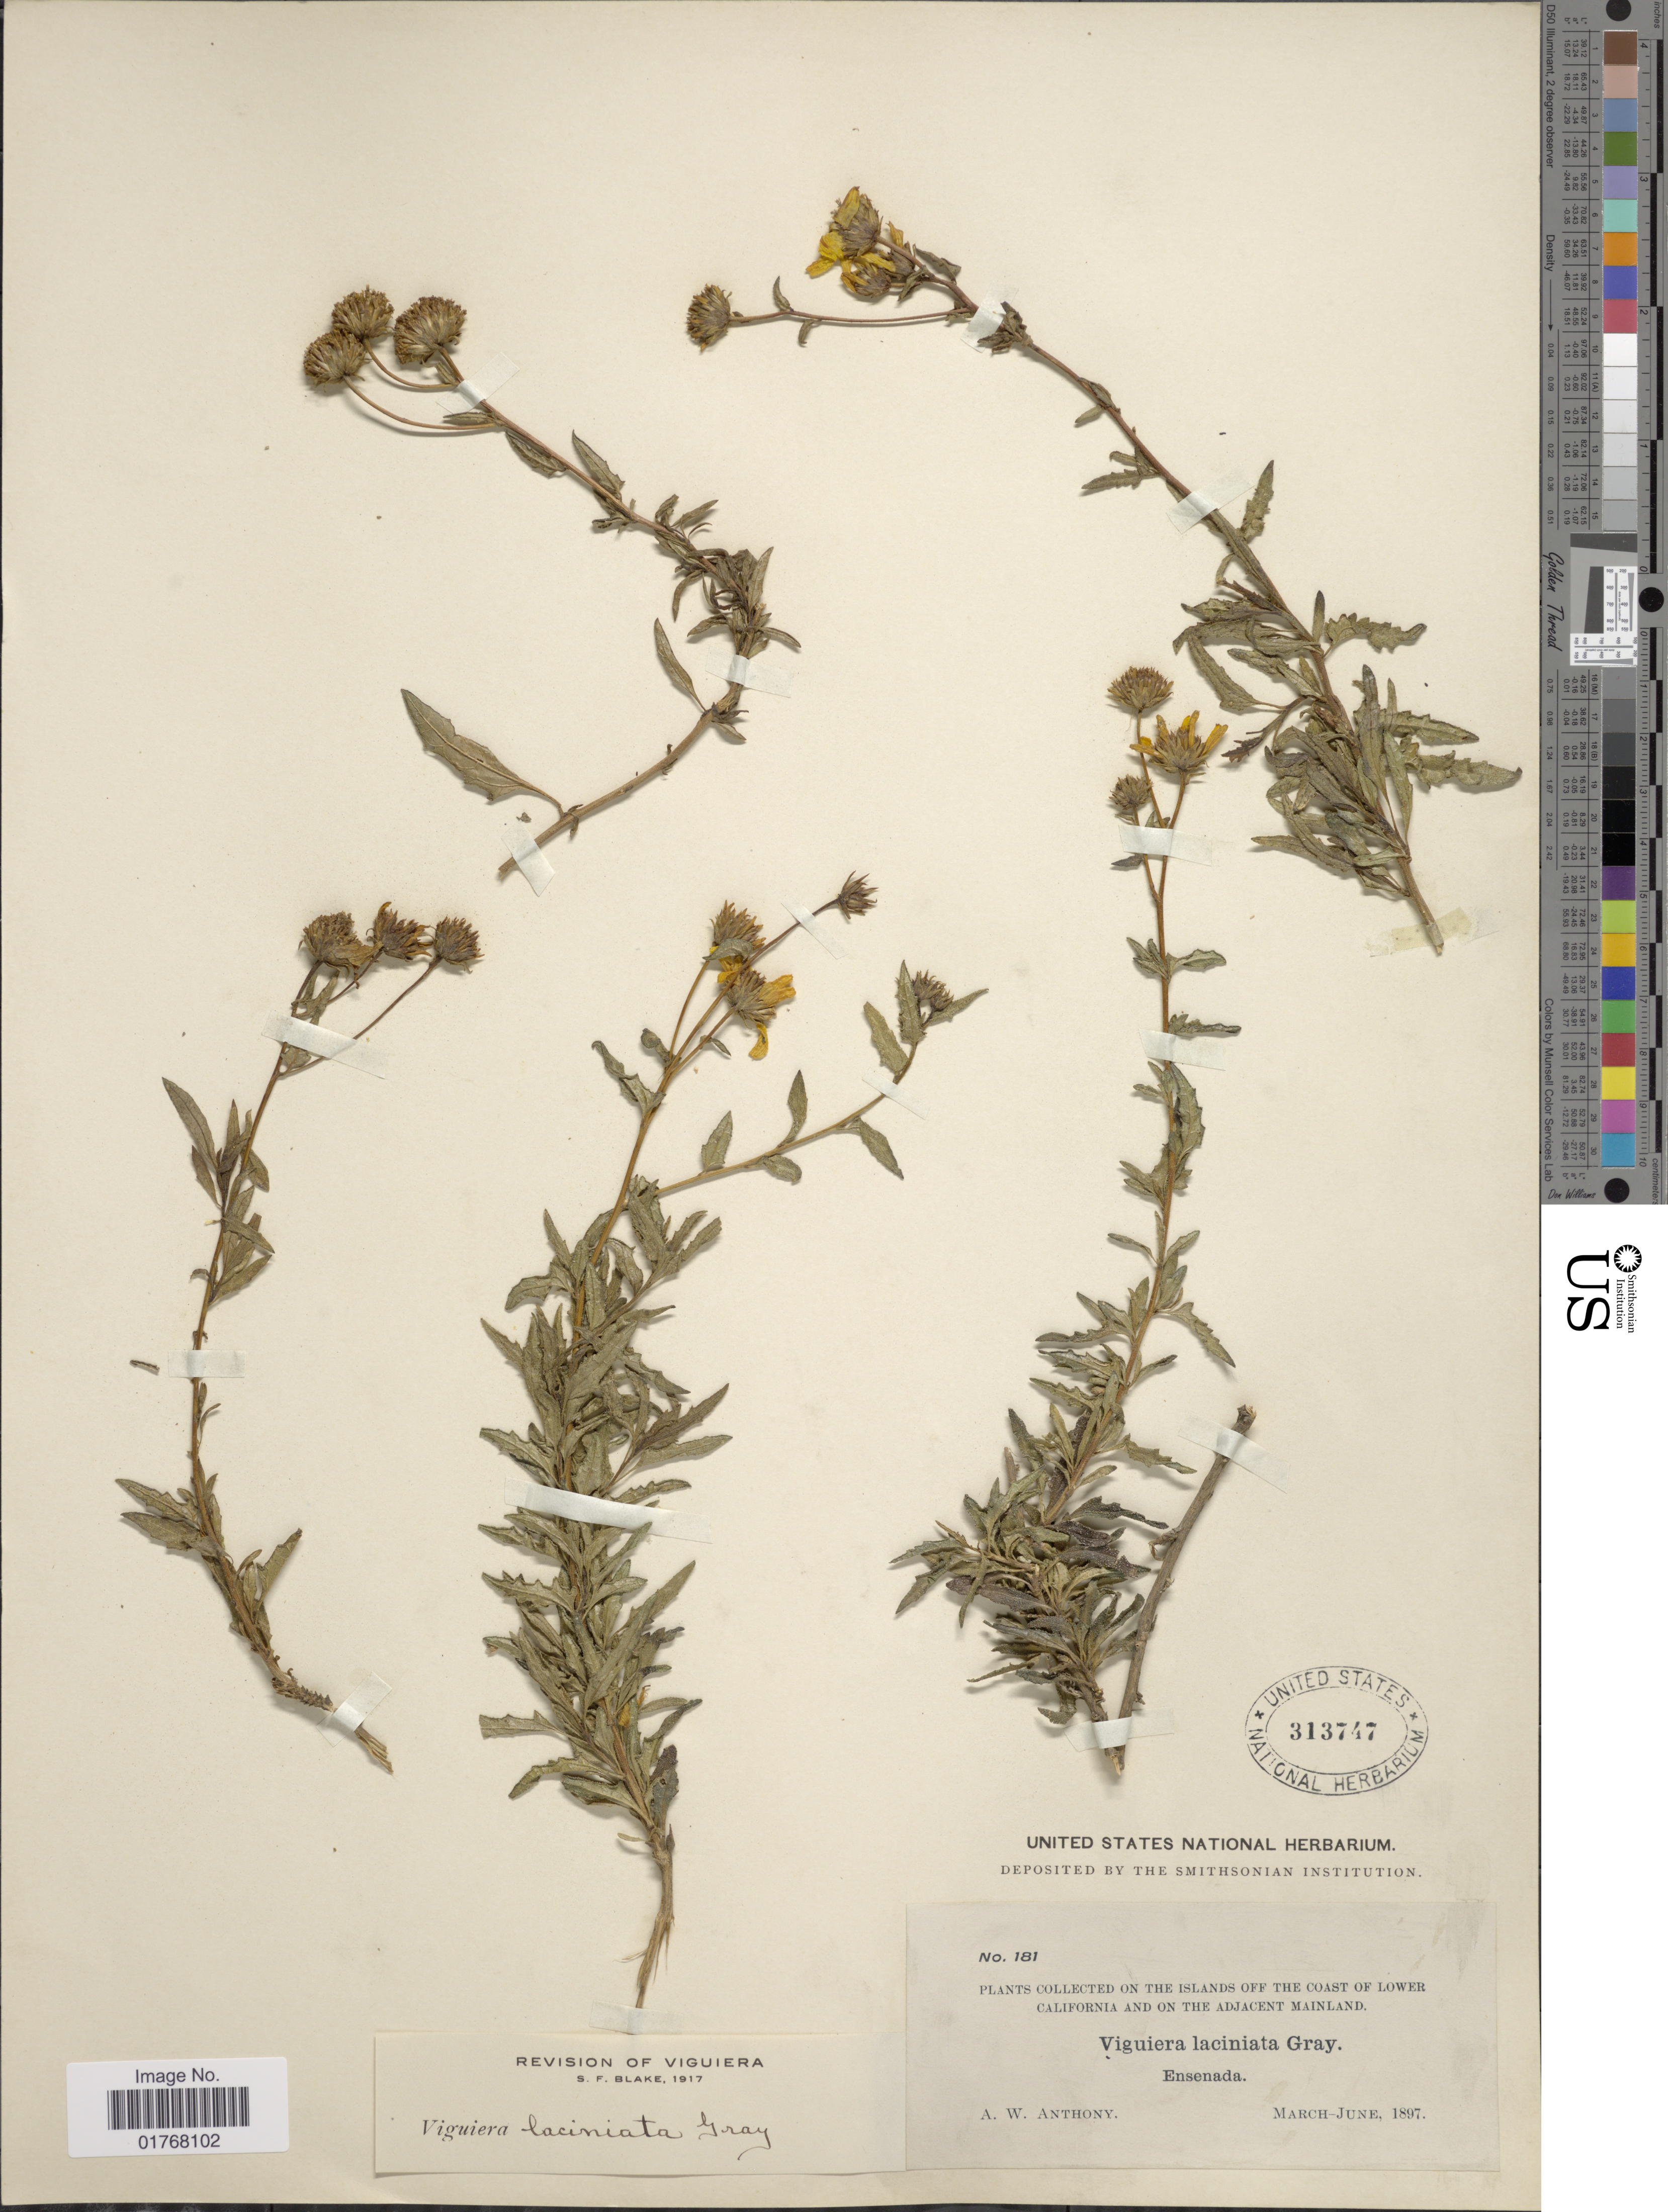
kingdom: Plantae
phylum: Tracheophyta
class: Magnoliopsida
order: Asterales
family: Asteraceae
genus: Viguiera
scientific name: Viguiera laciniata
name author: A. Gray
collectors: A. W. Anthony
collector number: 181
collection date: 1897-03/1897-06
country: Mexico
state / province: Baja California Sur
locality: On the Islands off the Coast of Lower California and on the Adjacent Mainland, Ensenada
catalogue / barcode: US 313747